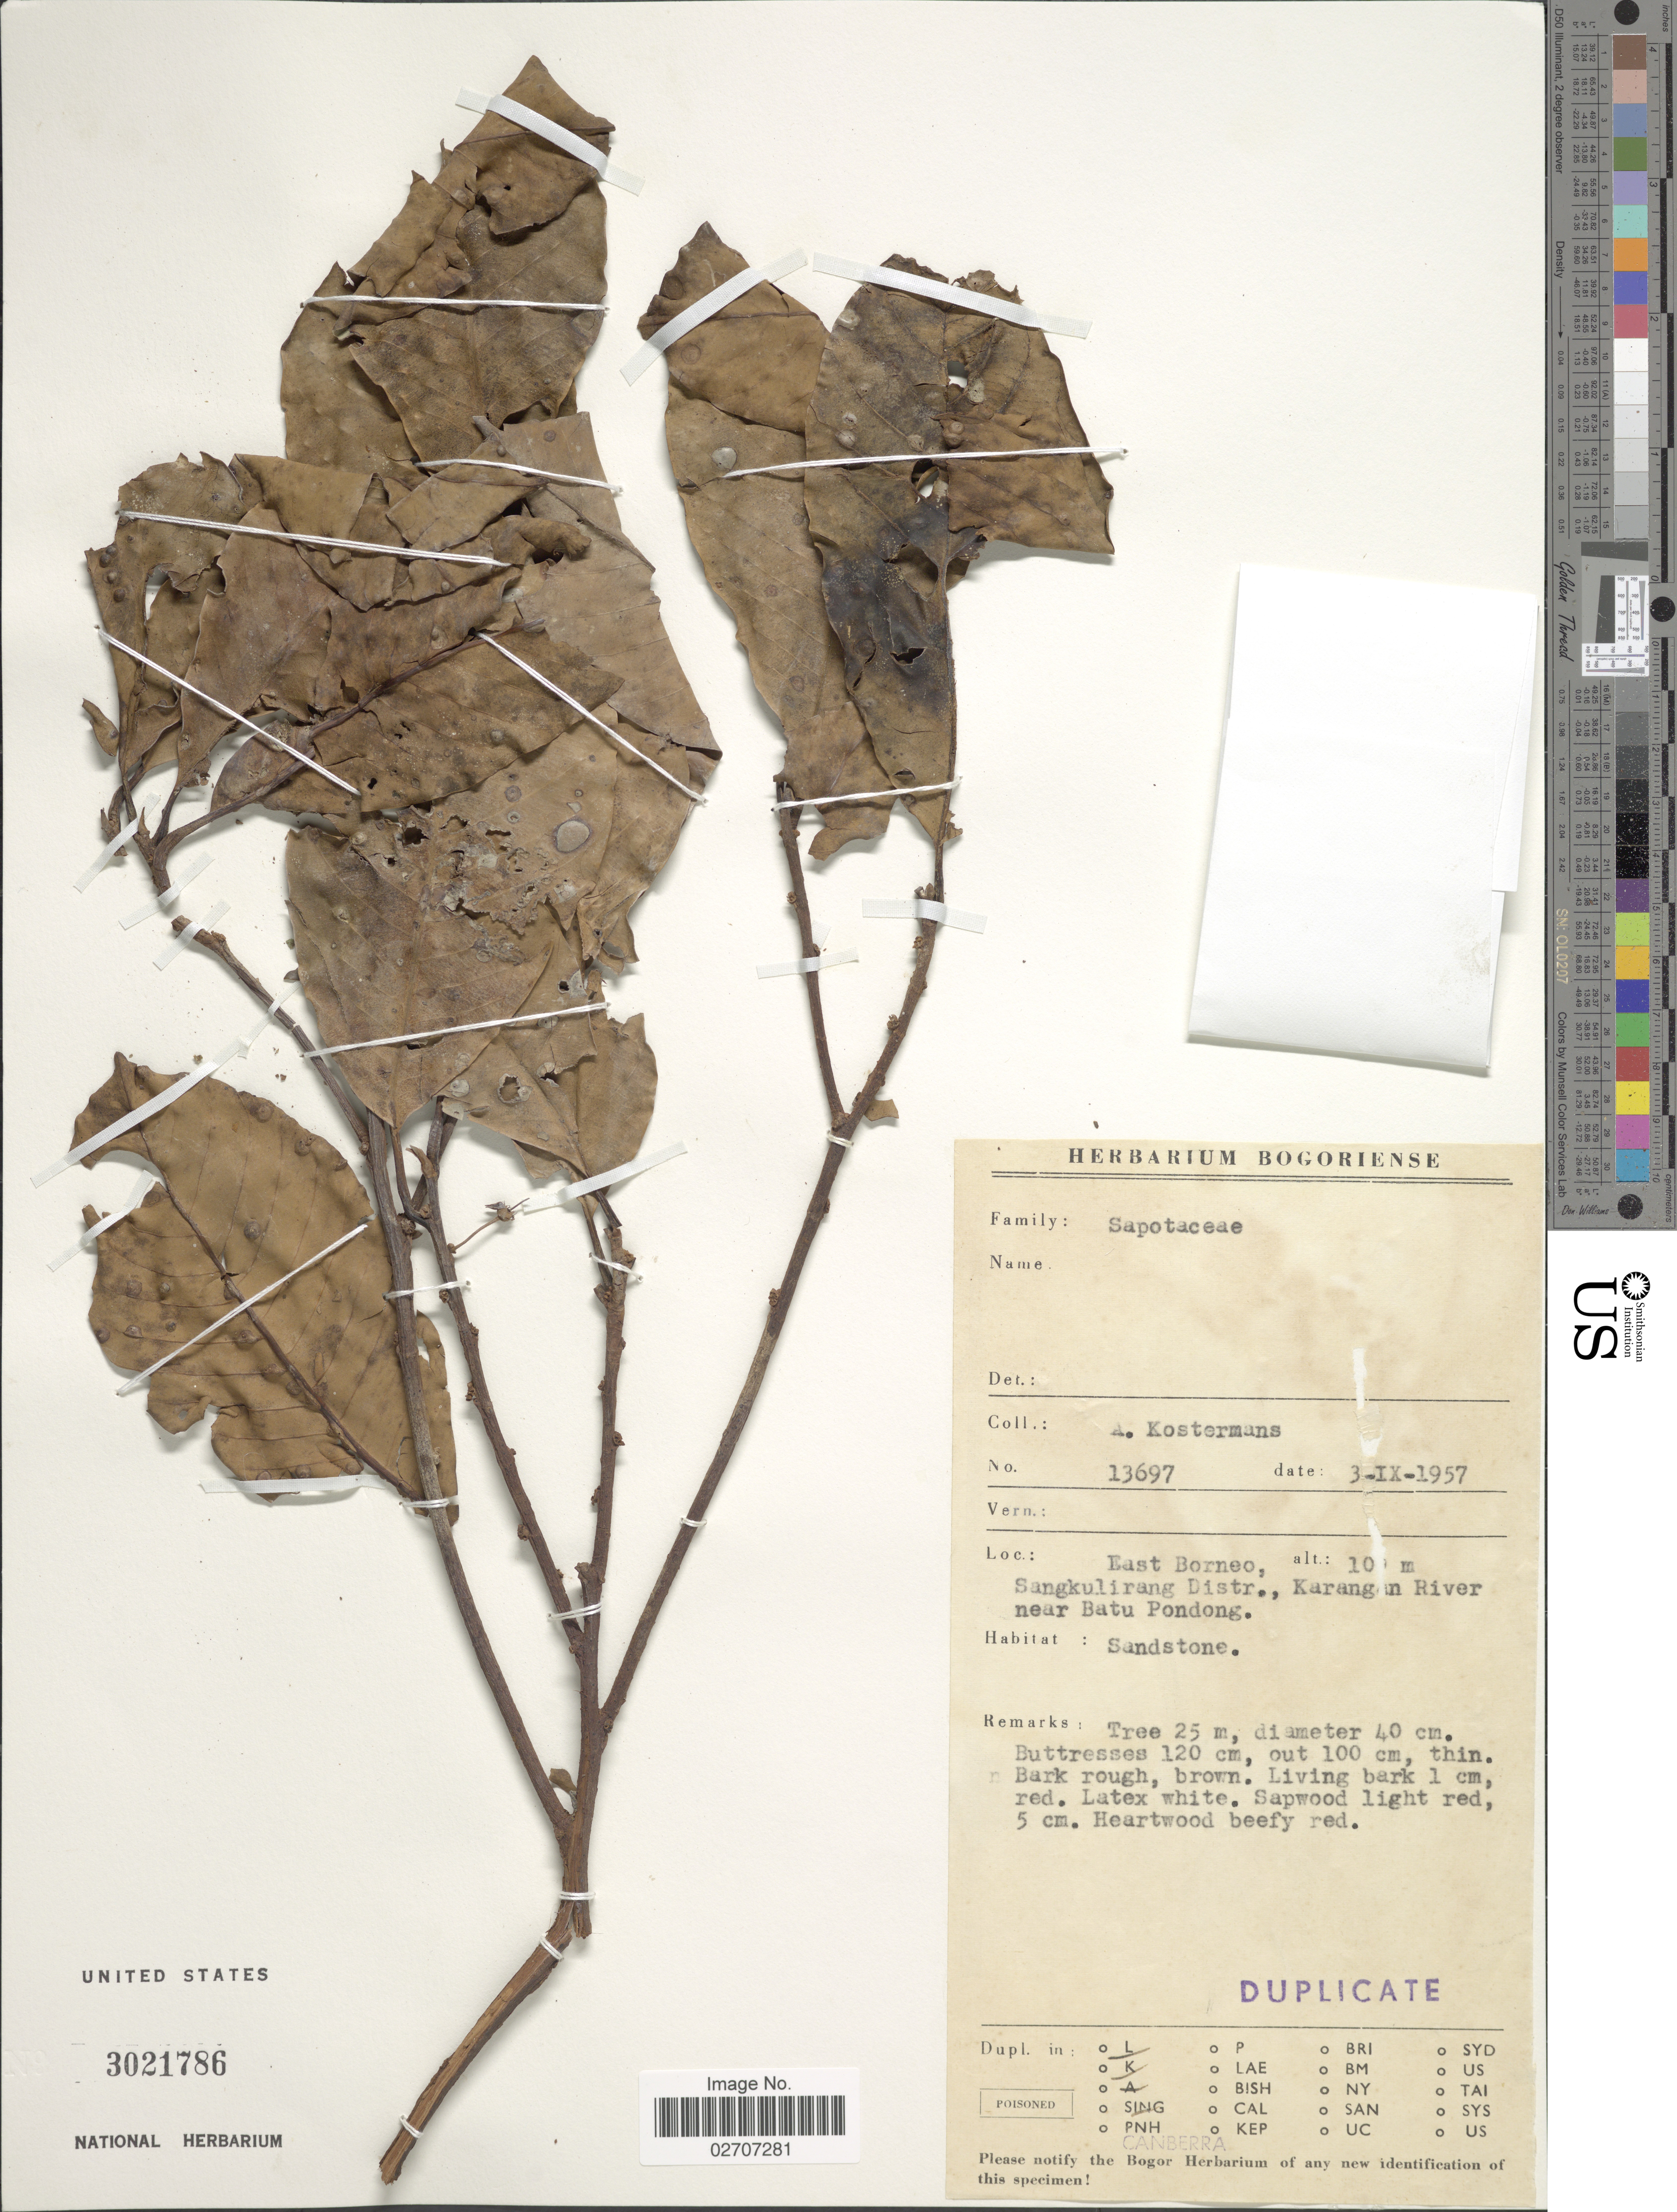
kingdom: Plantae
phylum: Tracheophyta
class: Magnoliopsida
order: Ericales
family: Sapotaceae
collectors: A. J. G. Kostermans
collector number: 13697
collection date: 1957-09-03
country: Indonesia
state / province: Kalimantan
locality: East Borneo, Sangkulirang Distr., Karangan River near Batu Pondong.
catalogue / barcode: US 3021786